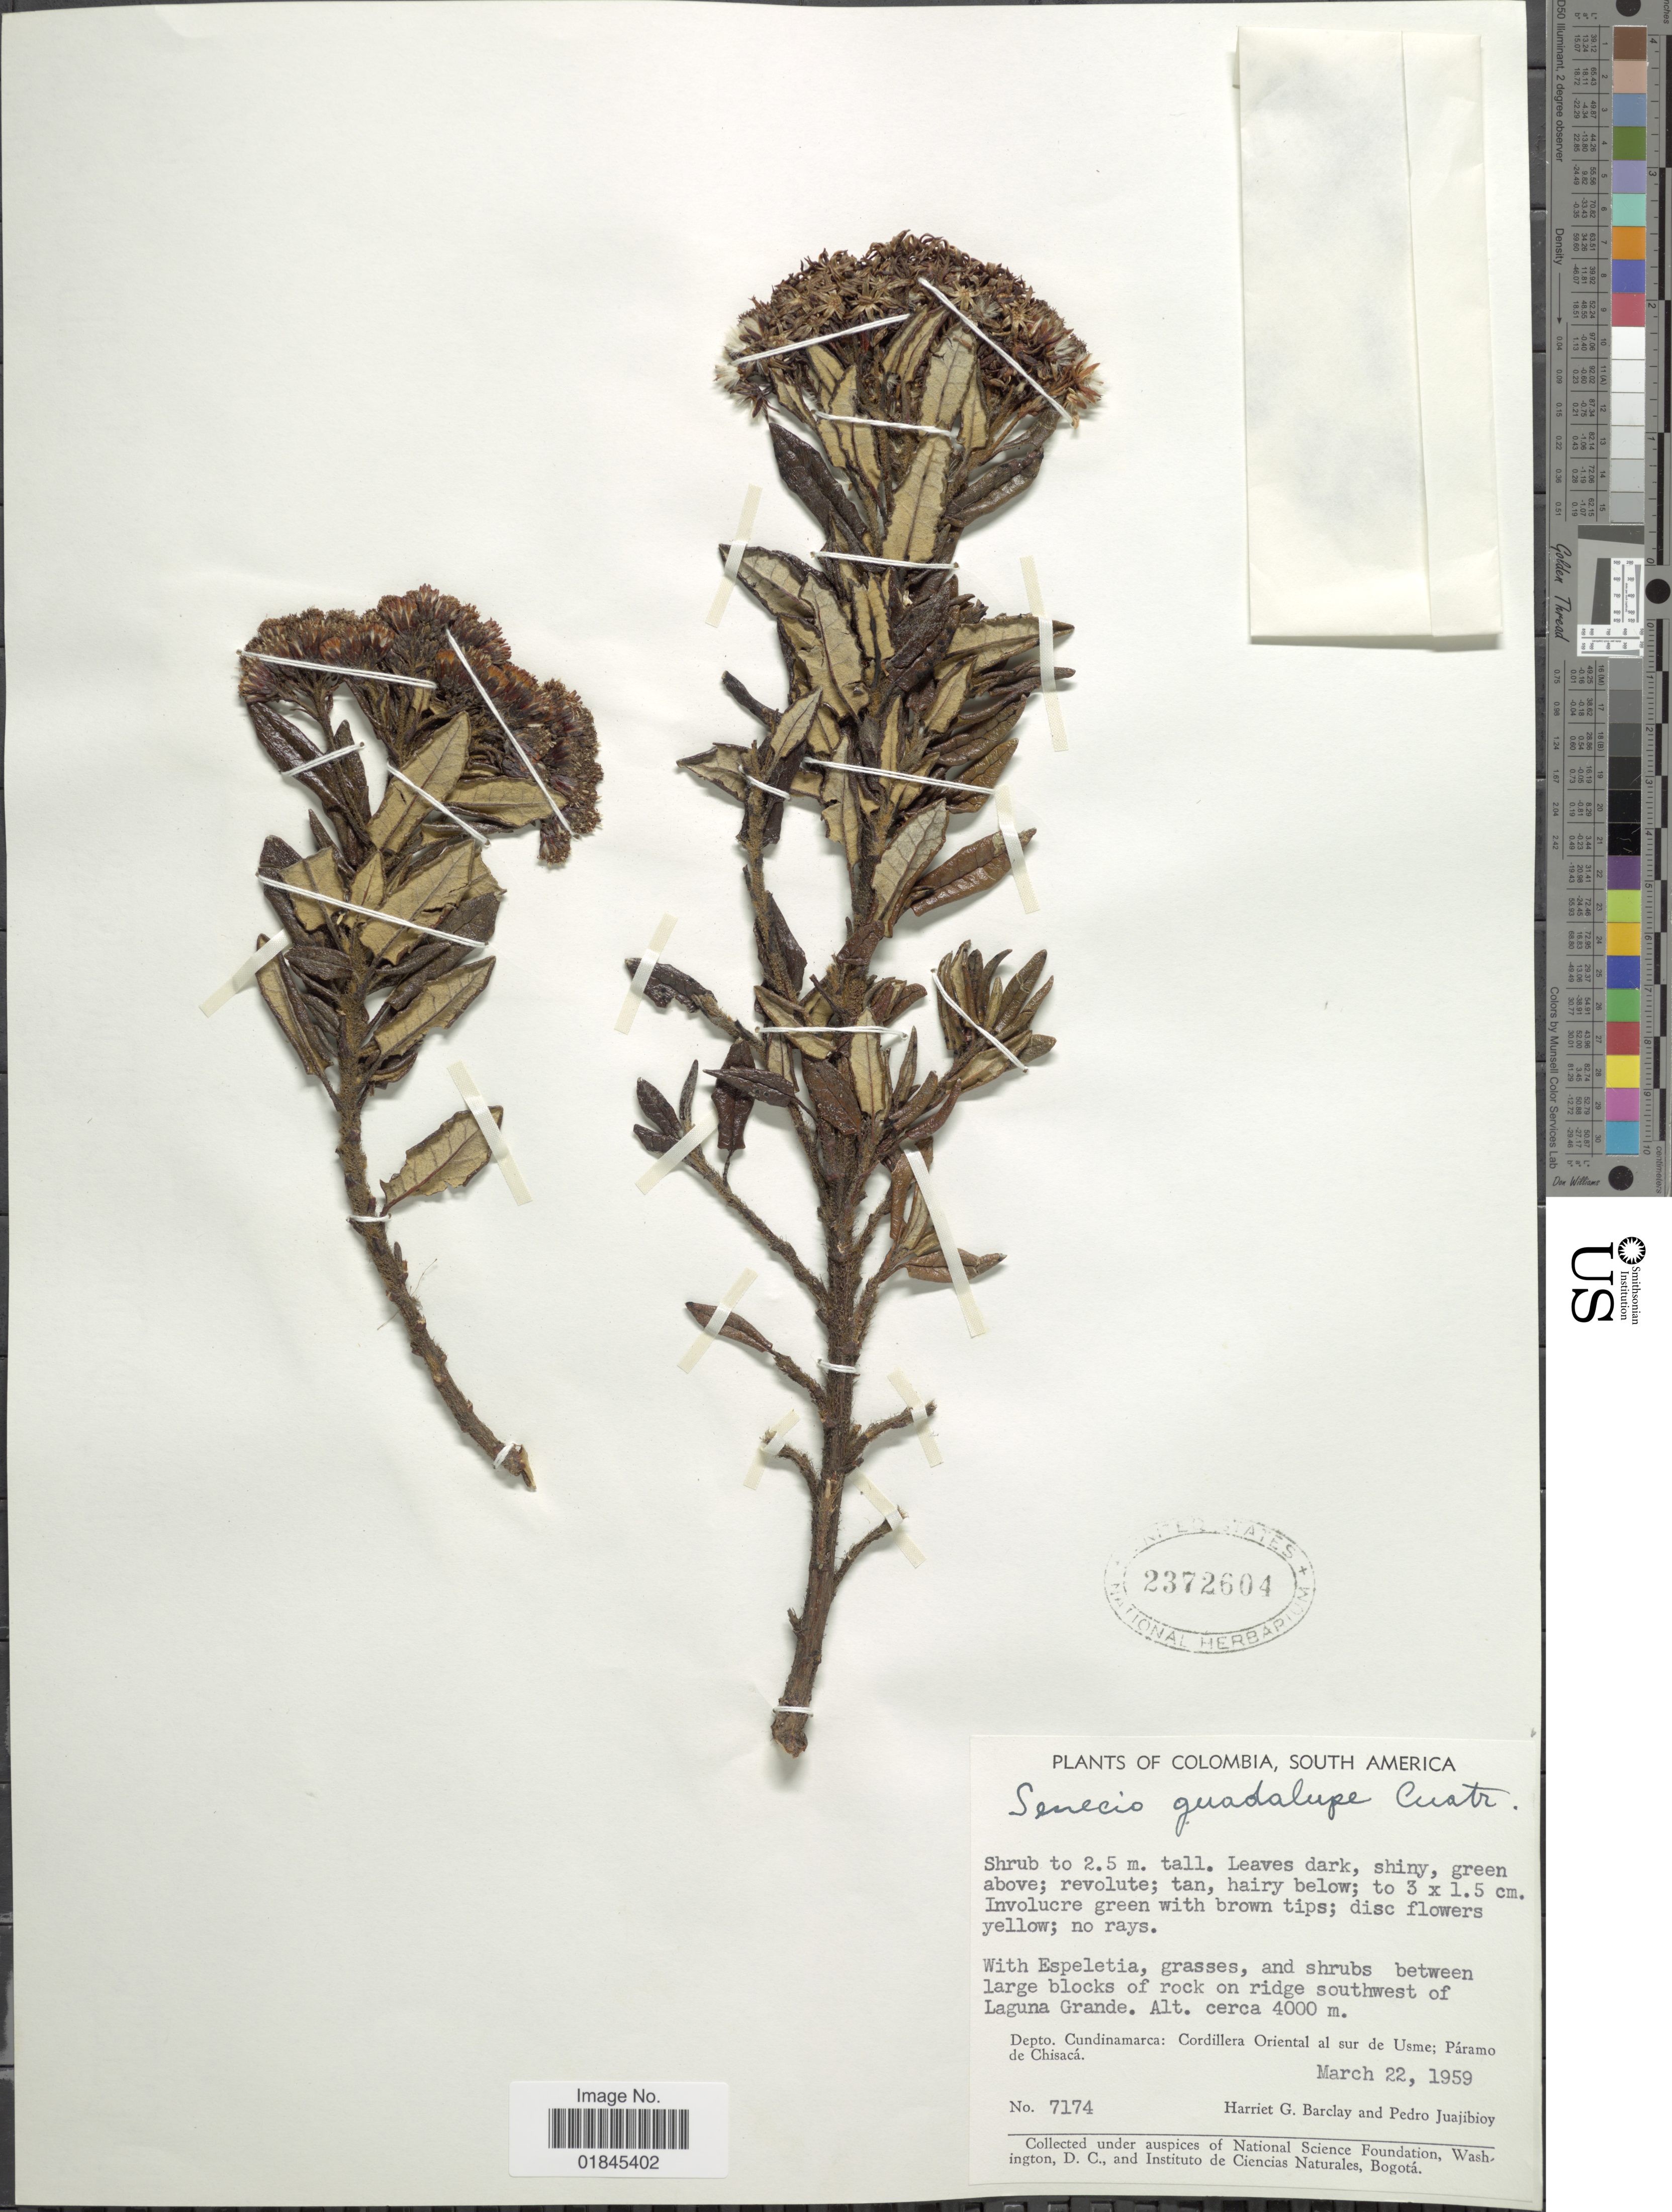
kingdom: Plantae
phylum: Tracheophyta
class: Magnoliopsida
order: Asterales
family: Asteraceae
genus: Pentacalia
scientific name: Pentacalia guadalupe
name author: (Cuatrec.) Cuatrec.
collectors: H. G. Barclay & P. Juajibioy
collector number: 7174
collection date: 1959-03-22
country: Colombia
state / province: Cundinamarca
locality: With Espeletia, grasses, and shrubs between large blocks of rock on ridge southwest of Laguna Grande. Depto. Cundinamarca: Cordillera Oriental al sur de Usme; Páramo de Chisacá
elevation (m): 4000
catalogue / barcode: US 2372604